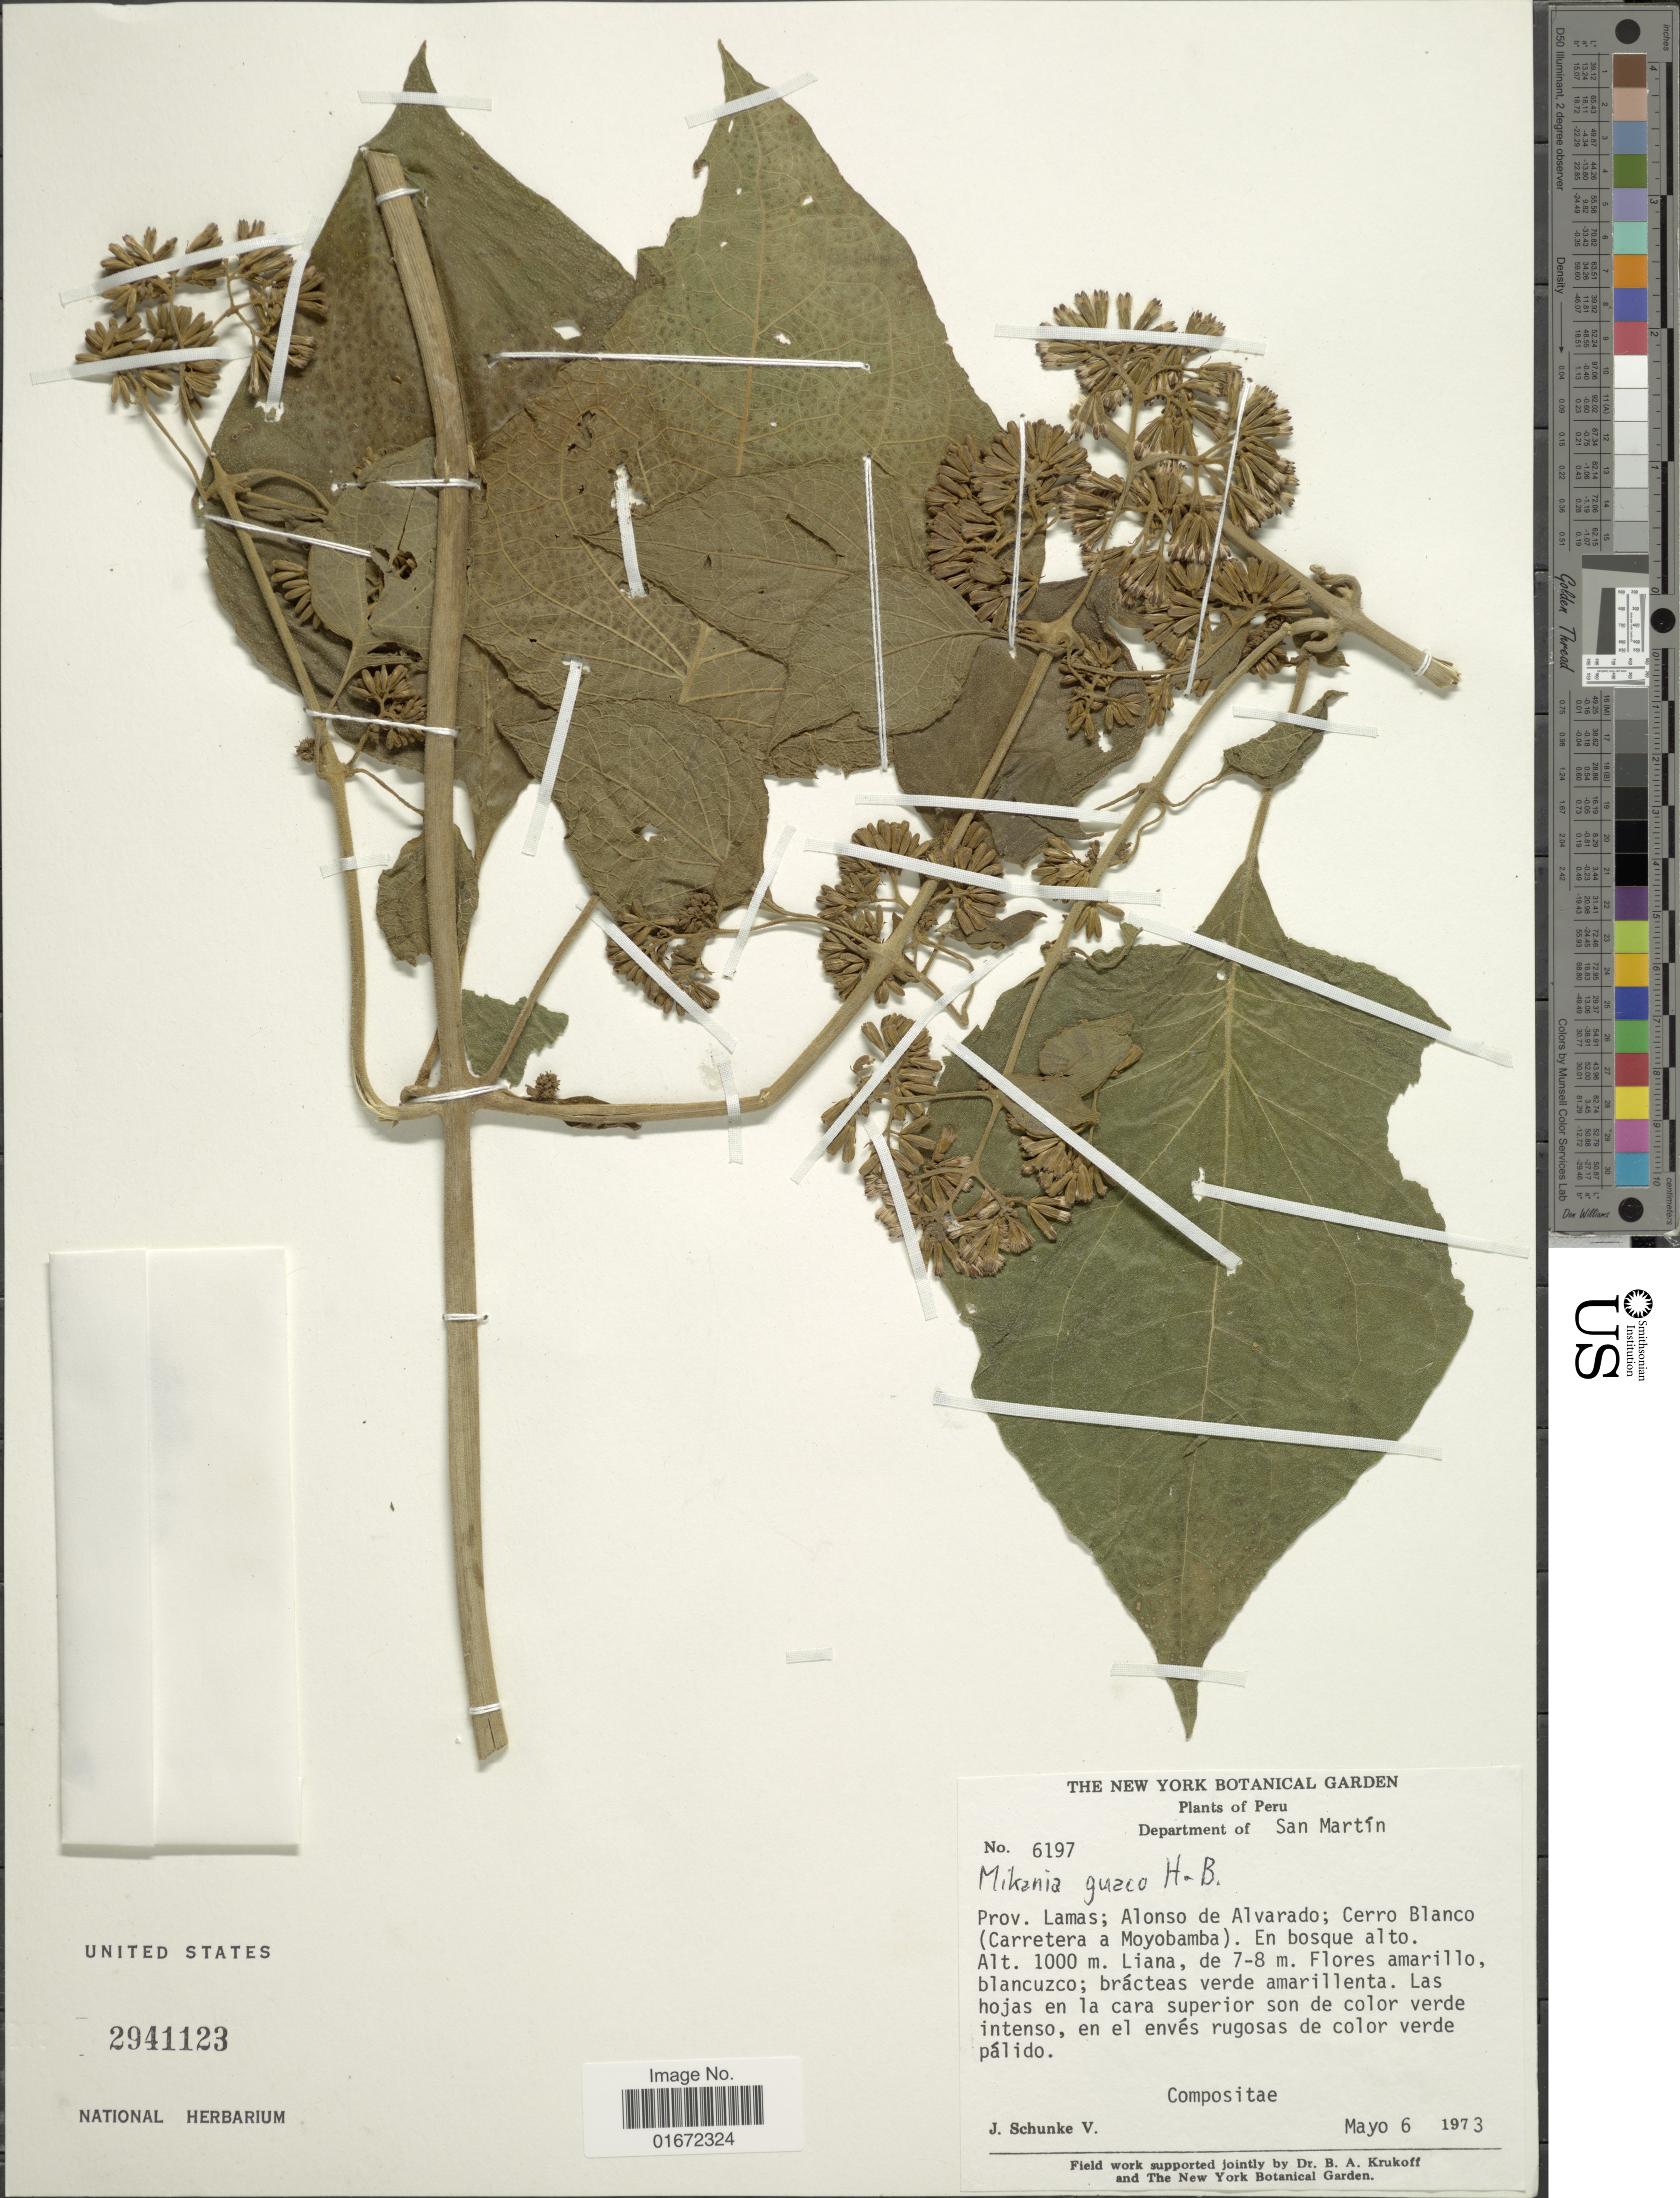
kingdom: Plantae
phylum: Tracheophyta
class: Magnoliopsida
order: Asterales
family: Asteraceae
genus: Mikania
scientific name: Mikania guaco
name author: Humb. & Bonpl.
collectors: J. Schunke Vigo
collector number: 6197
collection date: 1973-05-06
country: Peru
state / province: San Martín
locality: Department of San Martín. Prov. Lamas; Alonso de Alvarado; Cerro Blanco (Carretera a Moyobamba)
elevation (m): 1000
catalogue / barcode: US 2941123